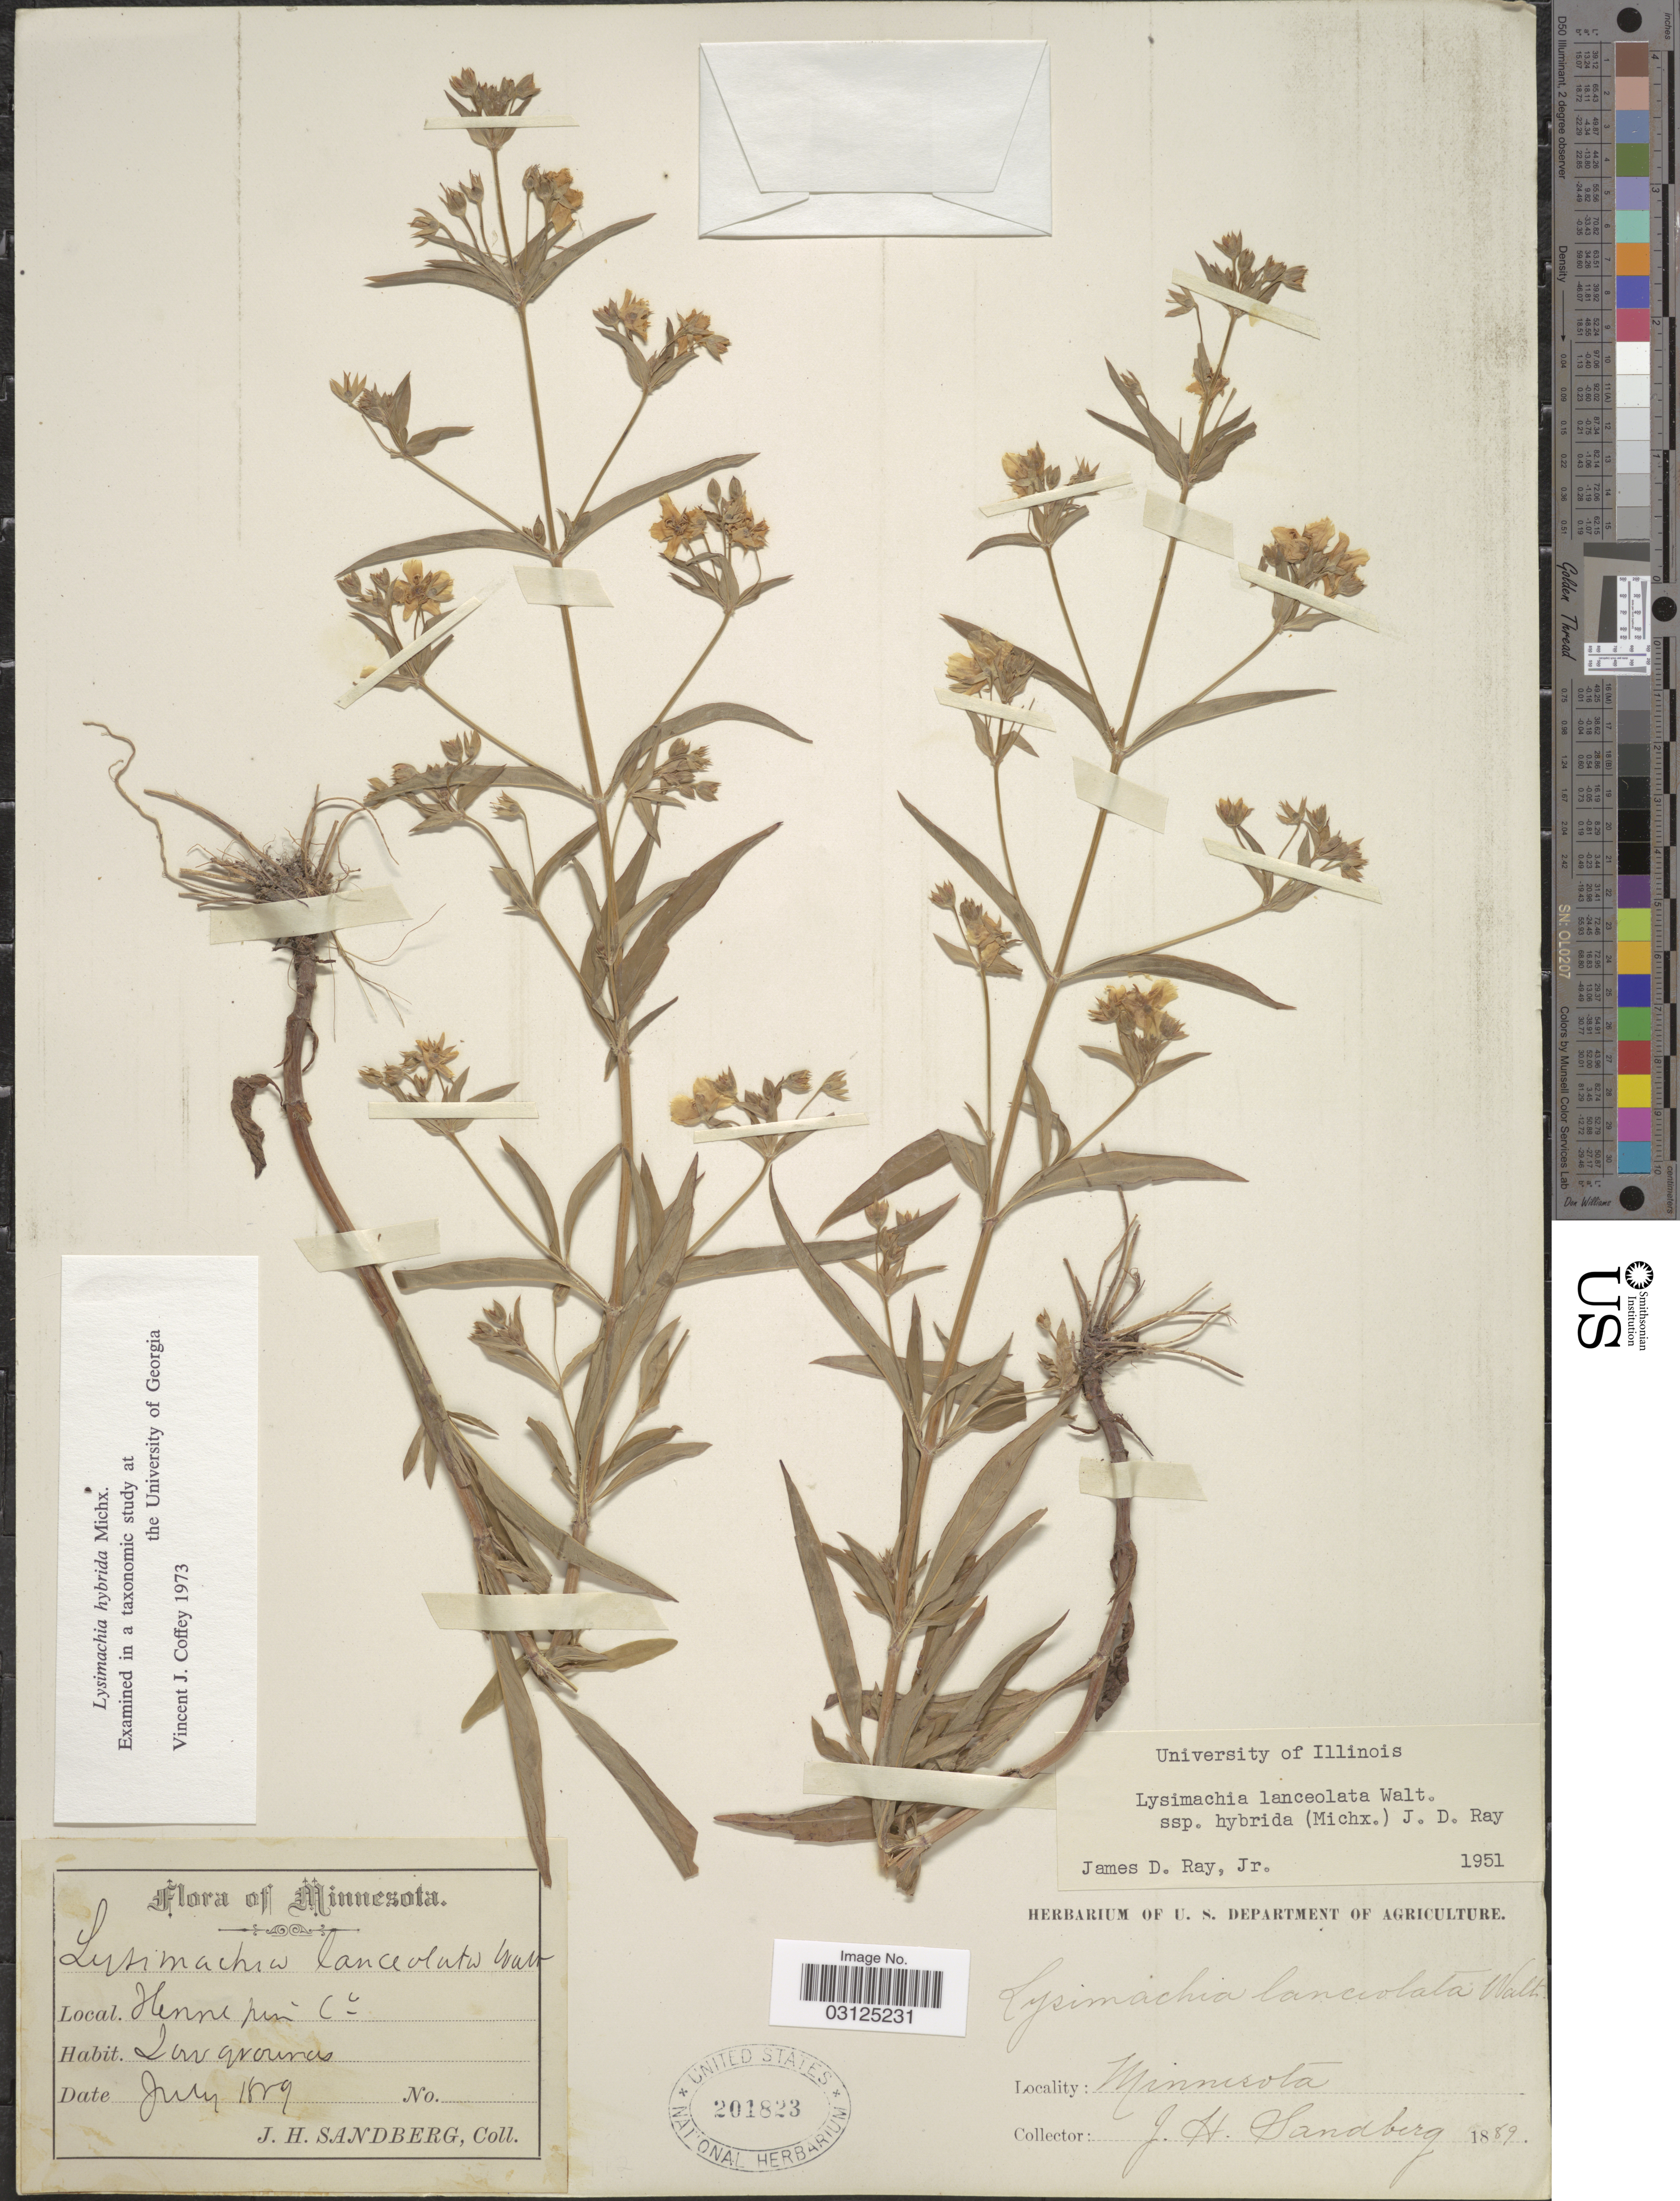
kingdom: Plantae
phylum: Tracheophyta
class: Magnoliopsida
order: Ericales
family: Primulaceae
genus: Lysimachia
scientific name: Lysimachia hybrida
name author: Michx.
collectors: J. H. Sandberg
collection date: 1889-07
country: United States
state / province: Minnesota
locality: Hennepen Co.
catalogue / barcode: US 201823